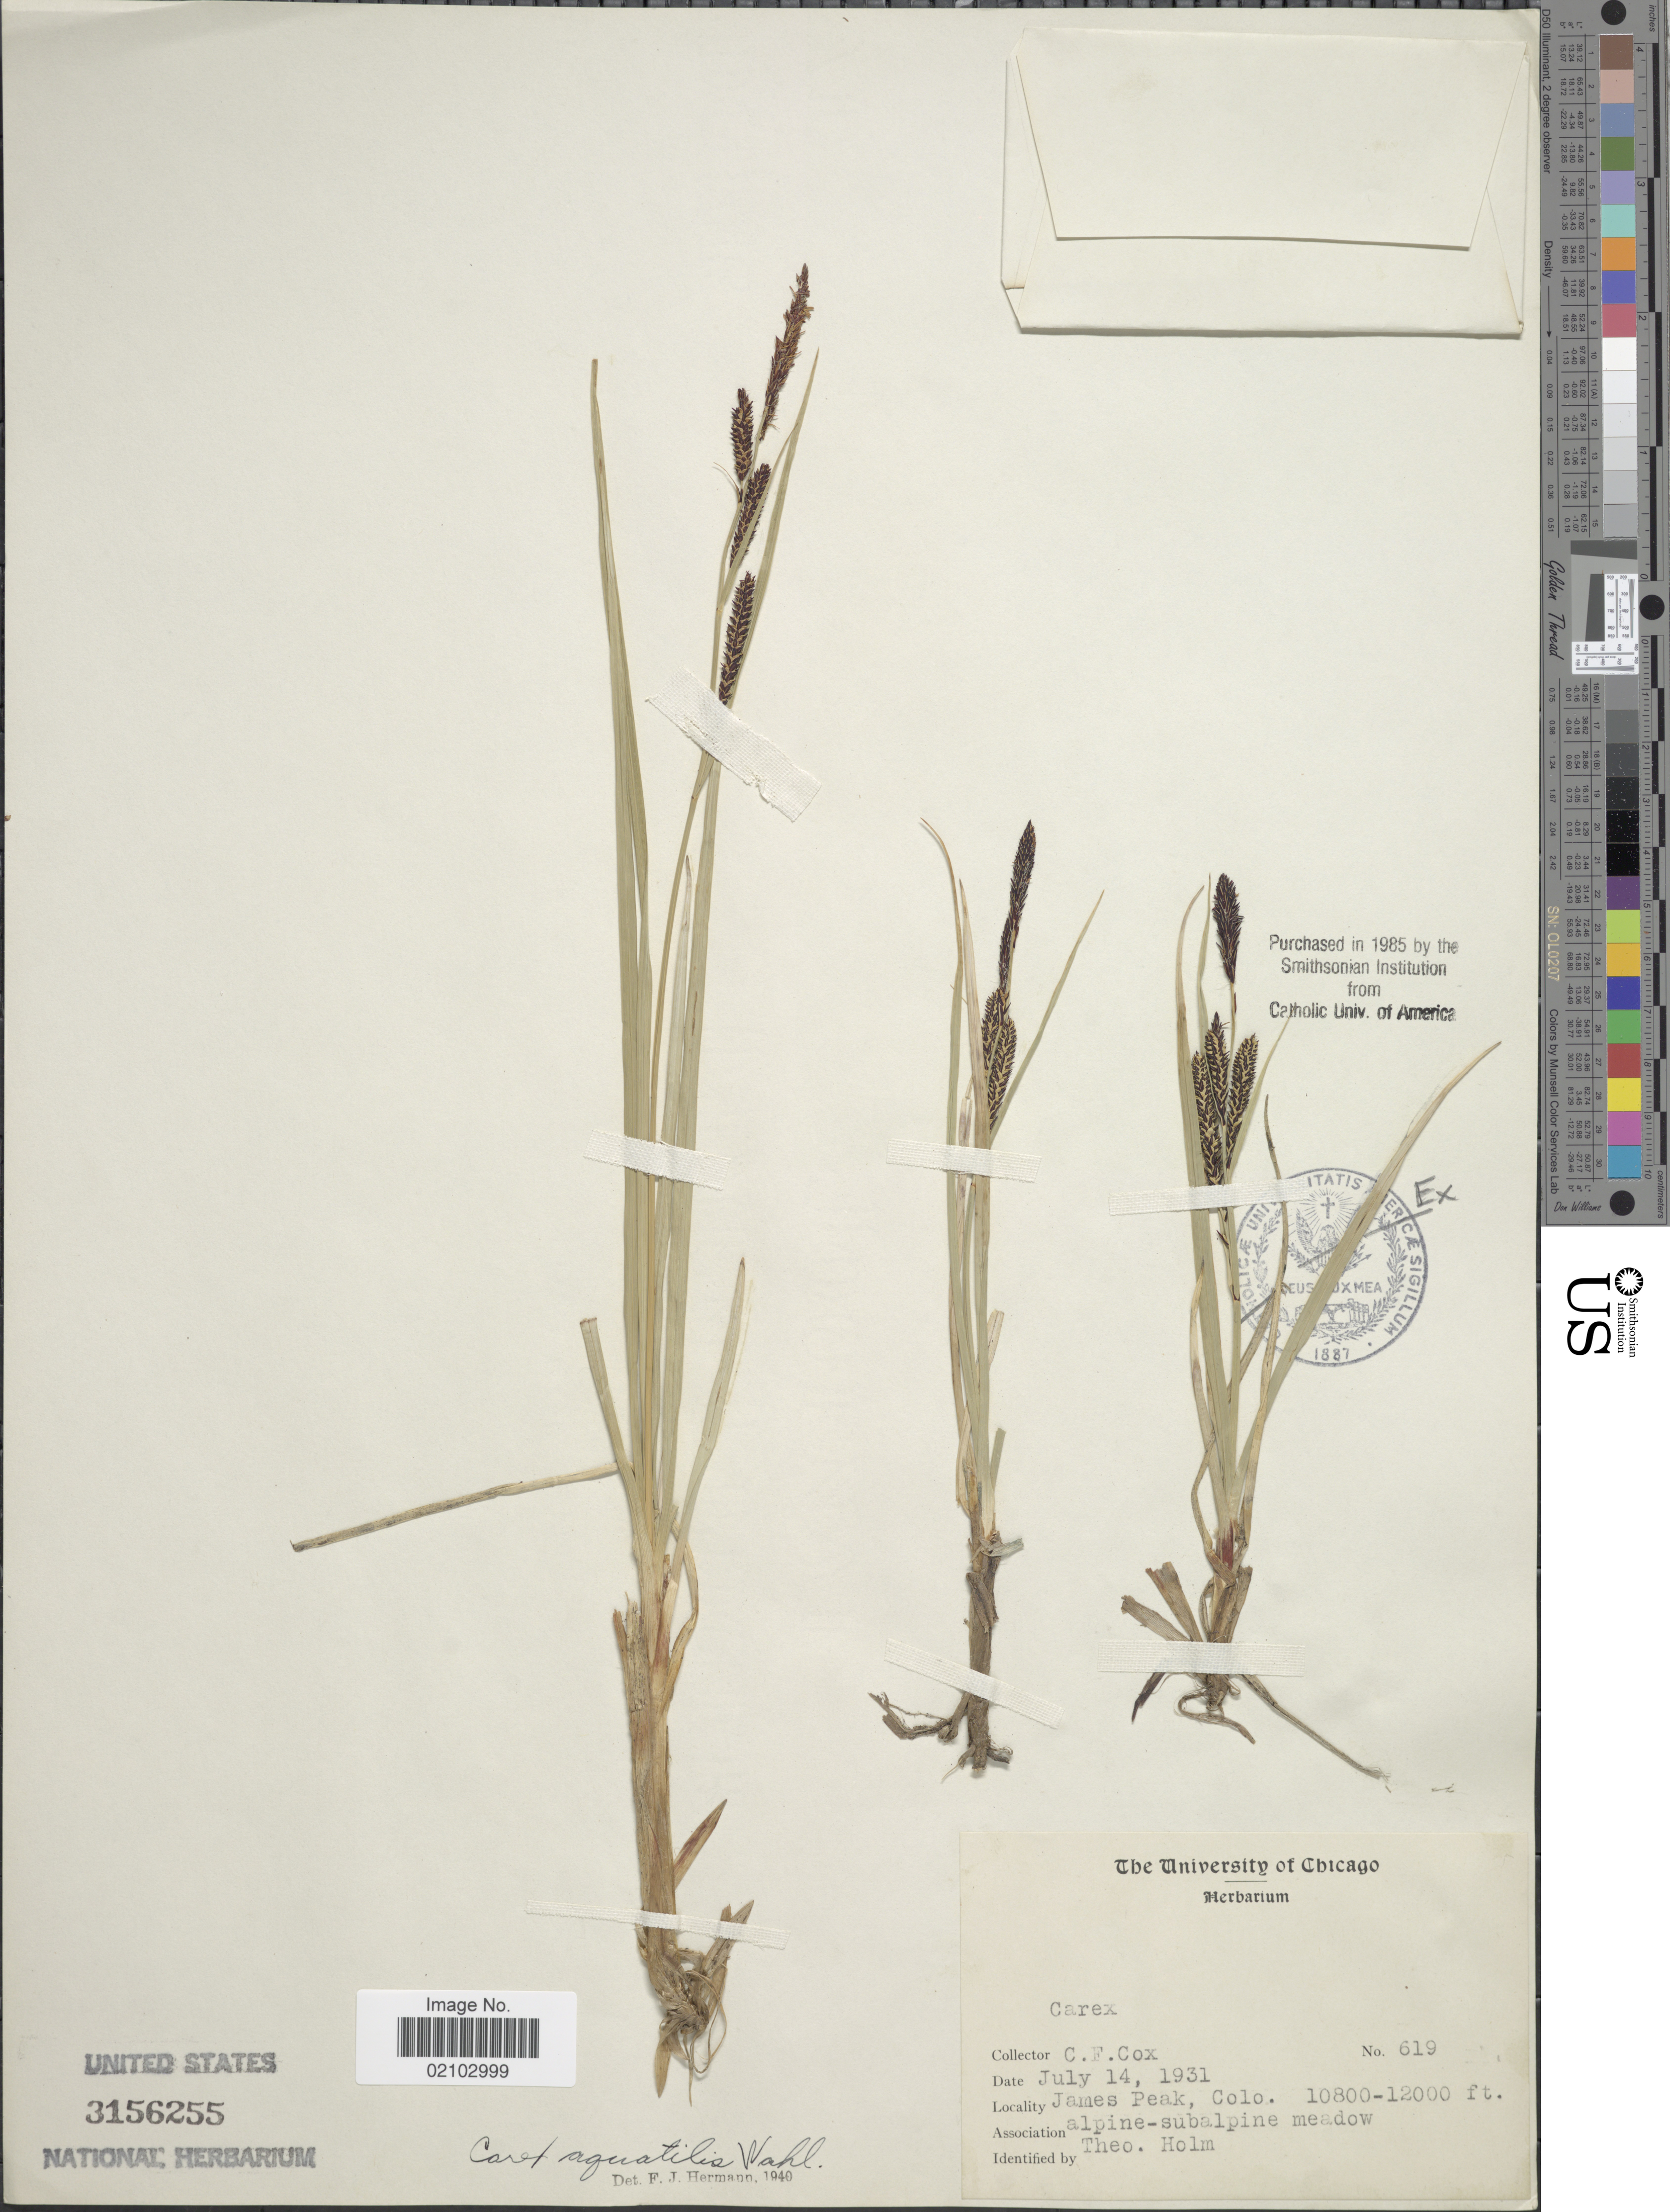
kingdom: Plantae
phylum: Tracheophyta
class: Liliopsida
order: Poales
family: Cyperaceae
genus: Carex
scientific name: Carex aquatilis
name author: Wahlenb.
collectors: C. Cox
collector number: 619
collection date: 1931-07-14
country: United States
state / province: Colorado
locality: James Peak, alpine-subalpine meadow.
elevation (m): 3292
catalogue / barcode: US 3156255